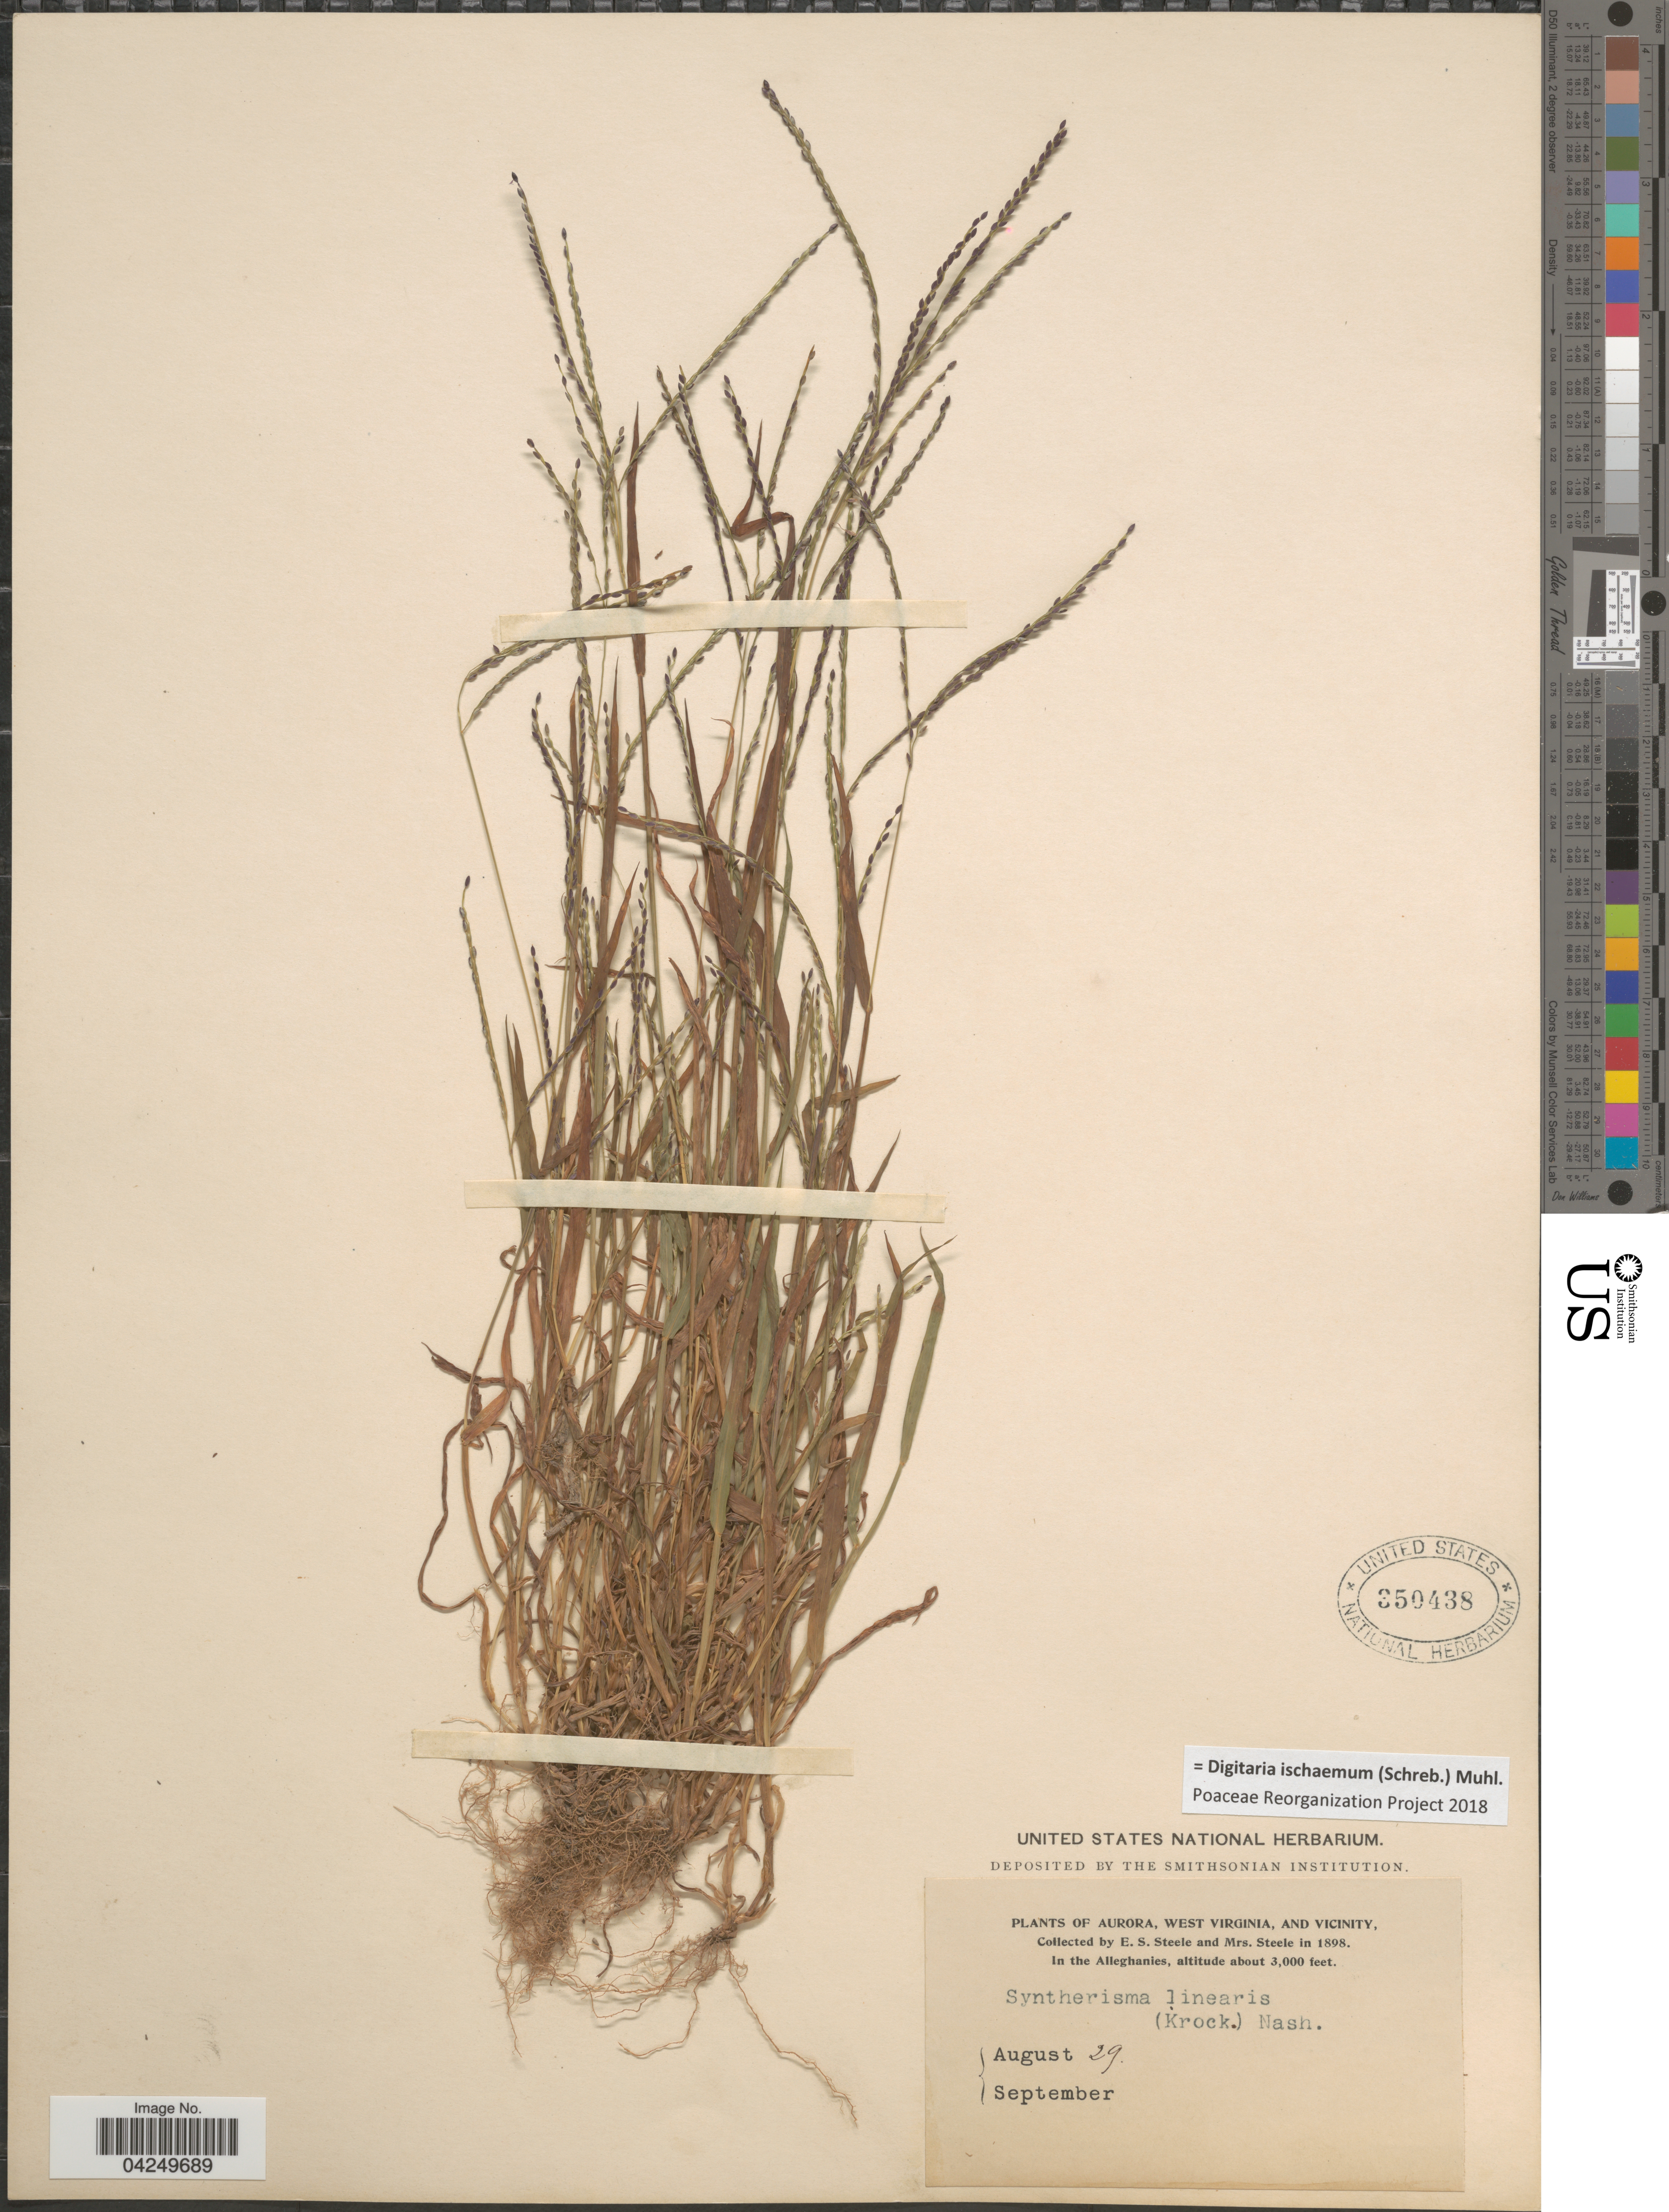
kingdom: Plantae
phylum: Tracheophyta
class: Liliopsida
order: Poales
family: Poaceae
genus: Digitaria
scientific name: Digitaria ischaemum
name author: (Schreber) Schreber ex Muhl.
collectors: E. Steele & Mrs. E. S. Steele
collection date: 1898-08-29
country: United States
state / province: West Virginia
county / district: Preston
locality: Aurora, and Vicinity. In the Alleghanies.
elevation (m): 914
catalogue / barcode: US 350438